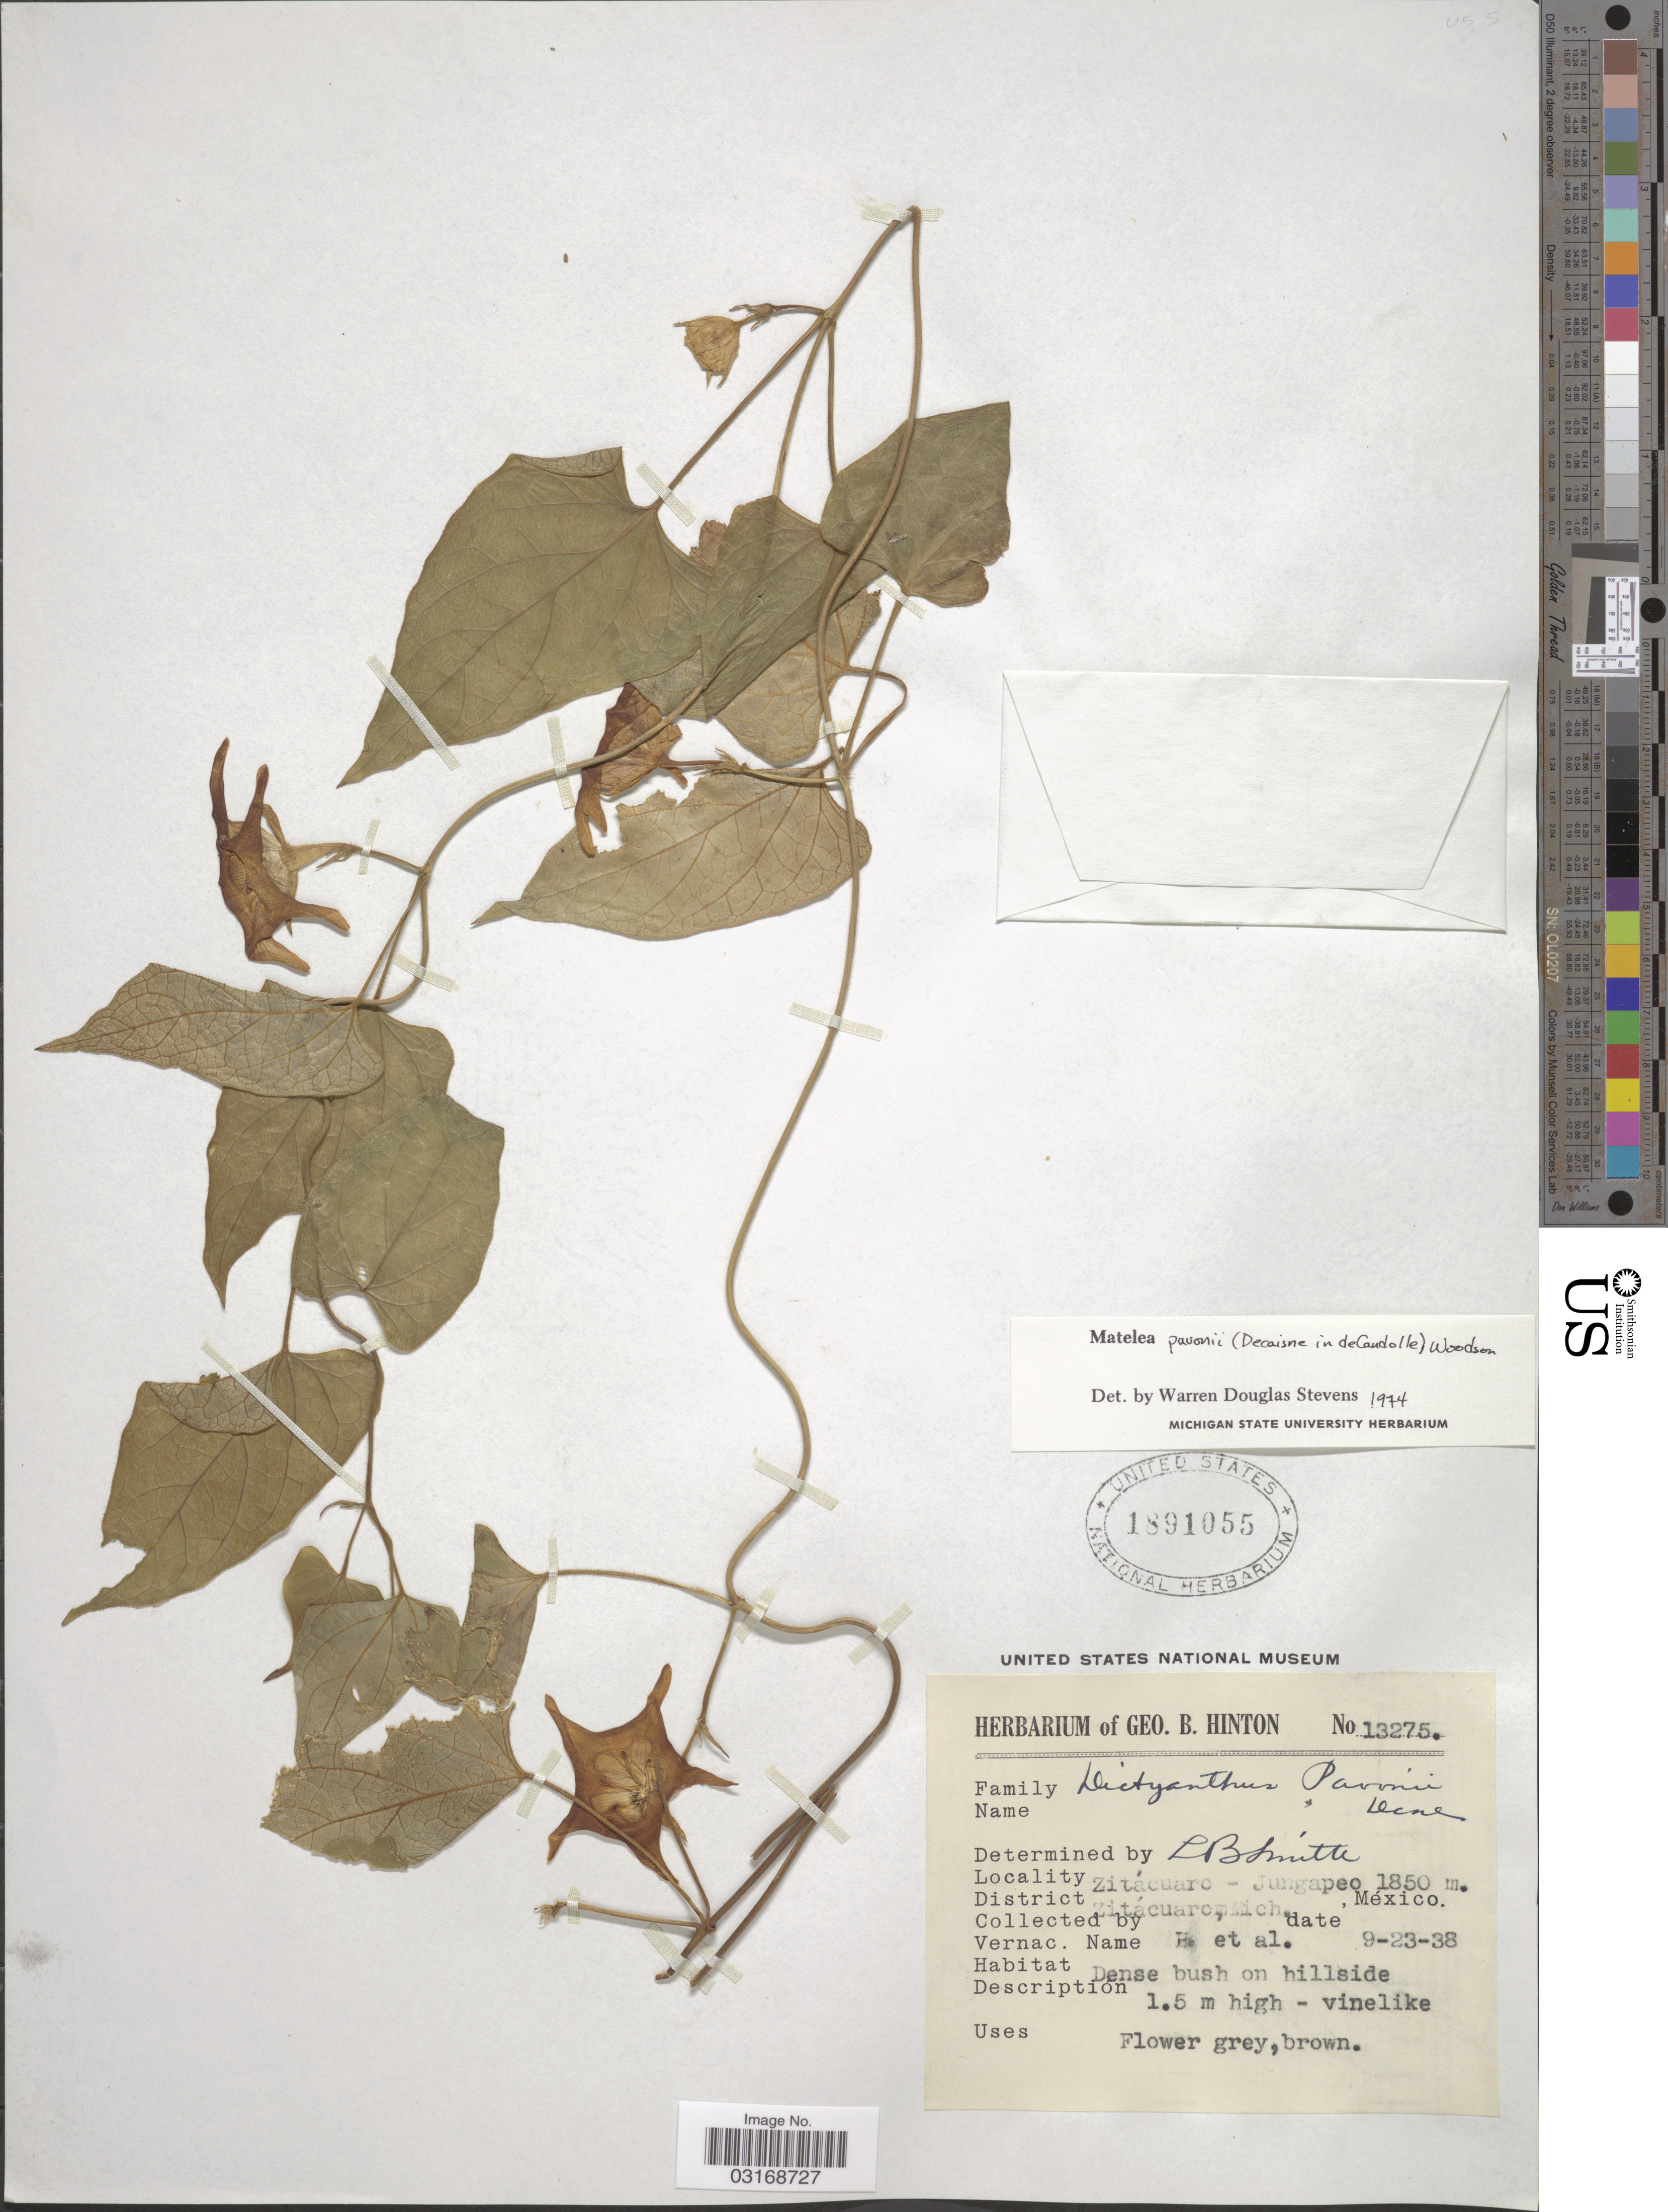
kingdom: Plantae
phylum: Tracheophyta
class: Magnoliopsida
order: Gentianales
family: Apocynaceae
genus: Matelea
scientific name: Matelea pavonii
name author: (Decne.) Woodson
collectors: G. B. Hinton & et al.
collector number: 13275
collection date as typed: Transcribed d/m/y: 23/9/38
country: Mexico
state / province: Michoacán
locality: Zitácuaro - Jungapeo. District Zitácuaro, Mich.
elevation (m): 1850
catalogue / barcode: US 1891055